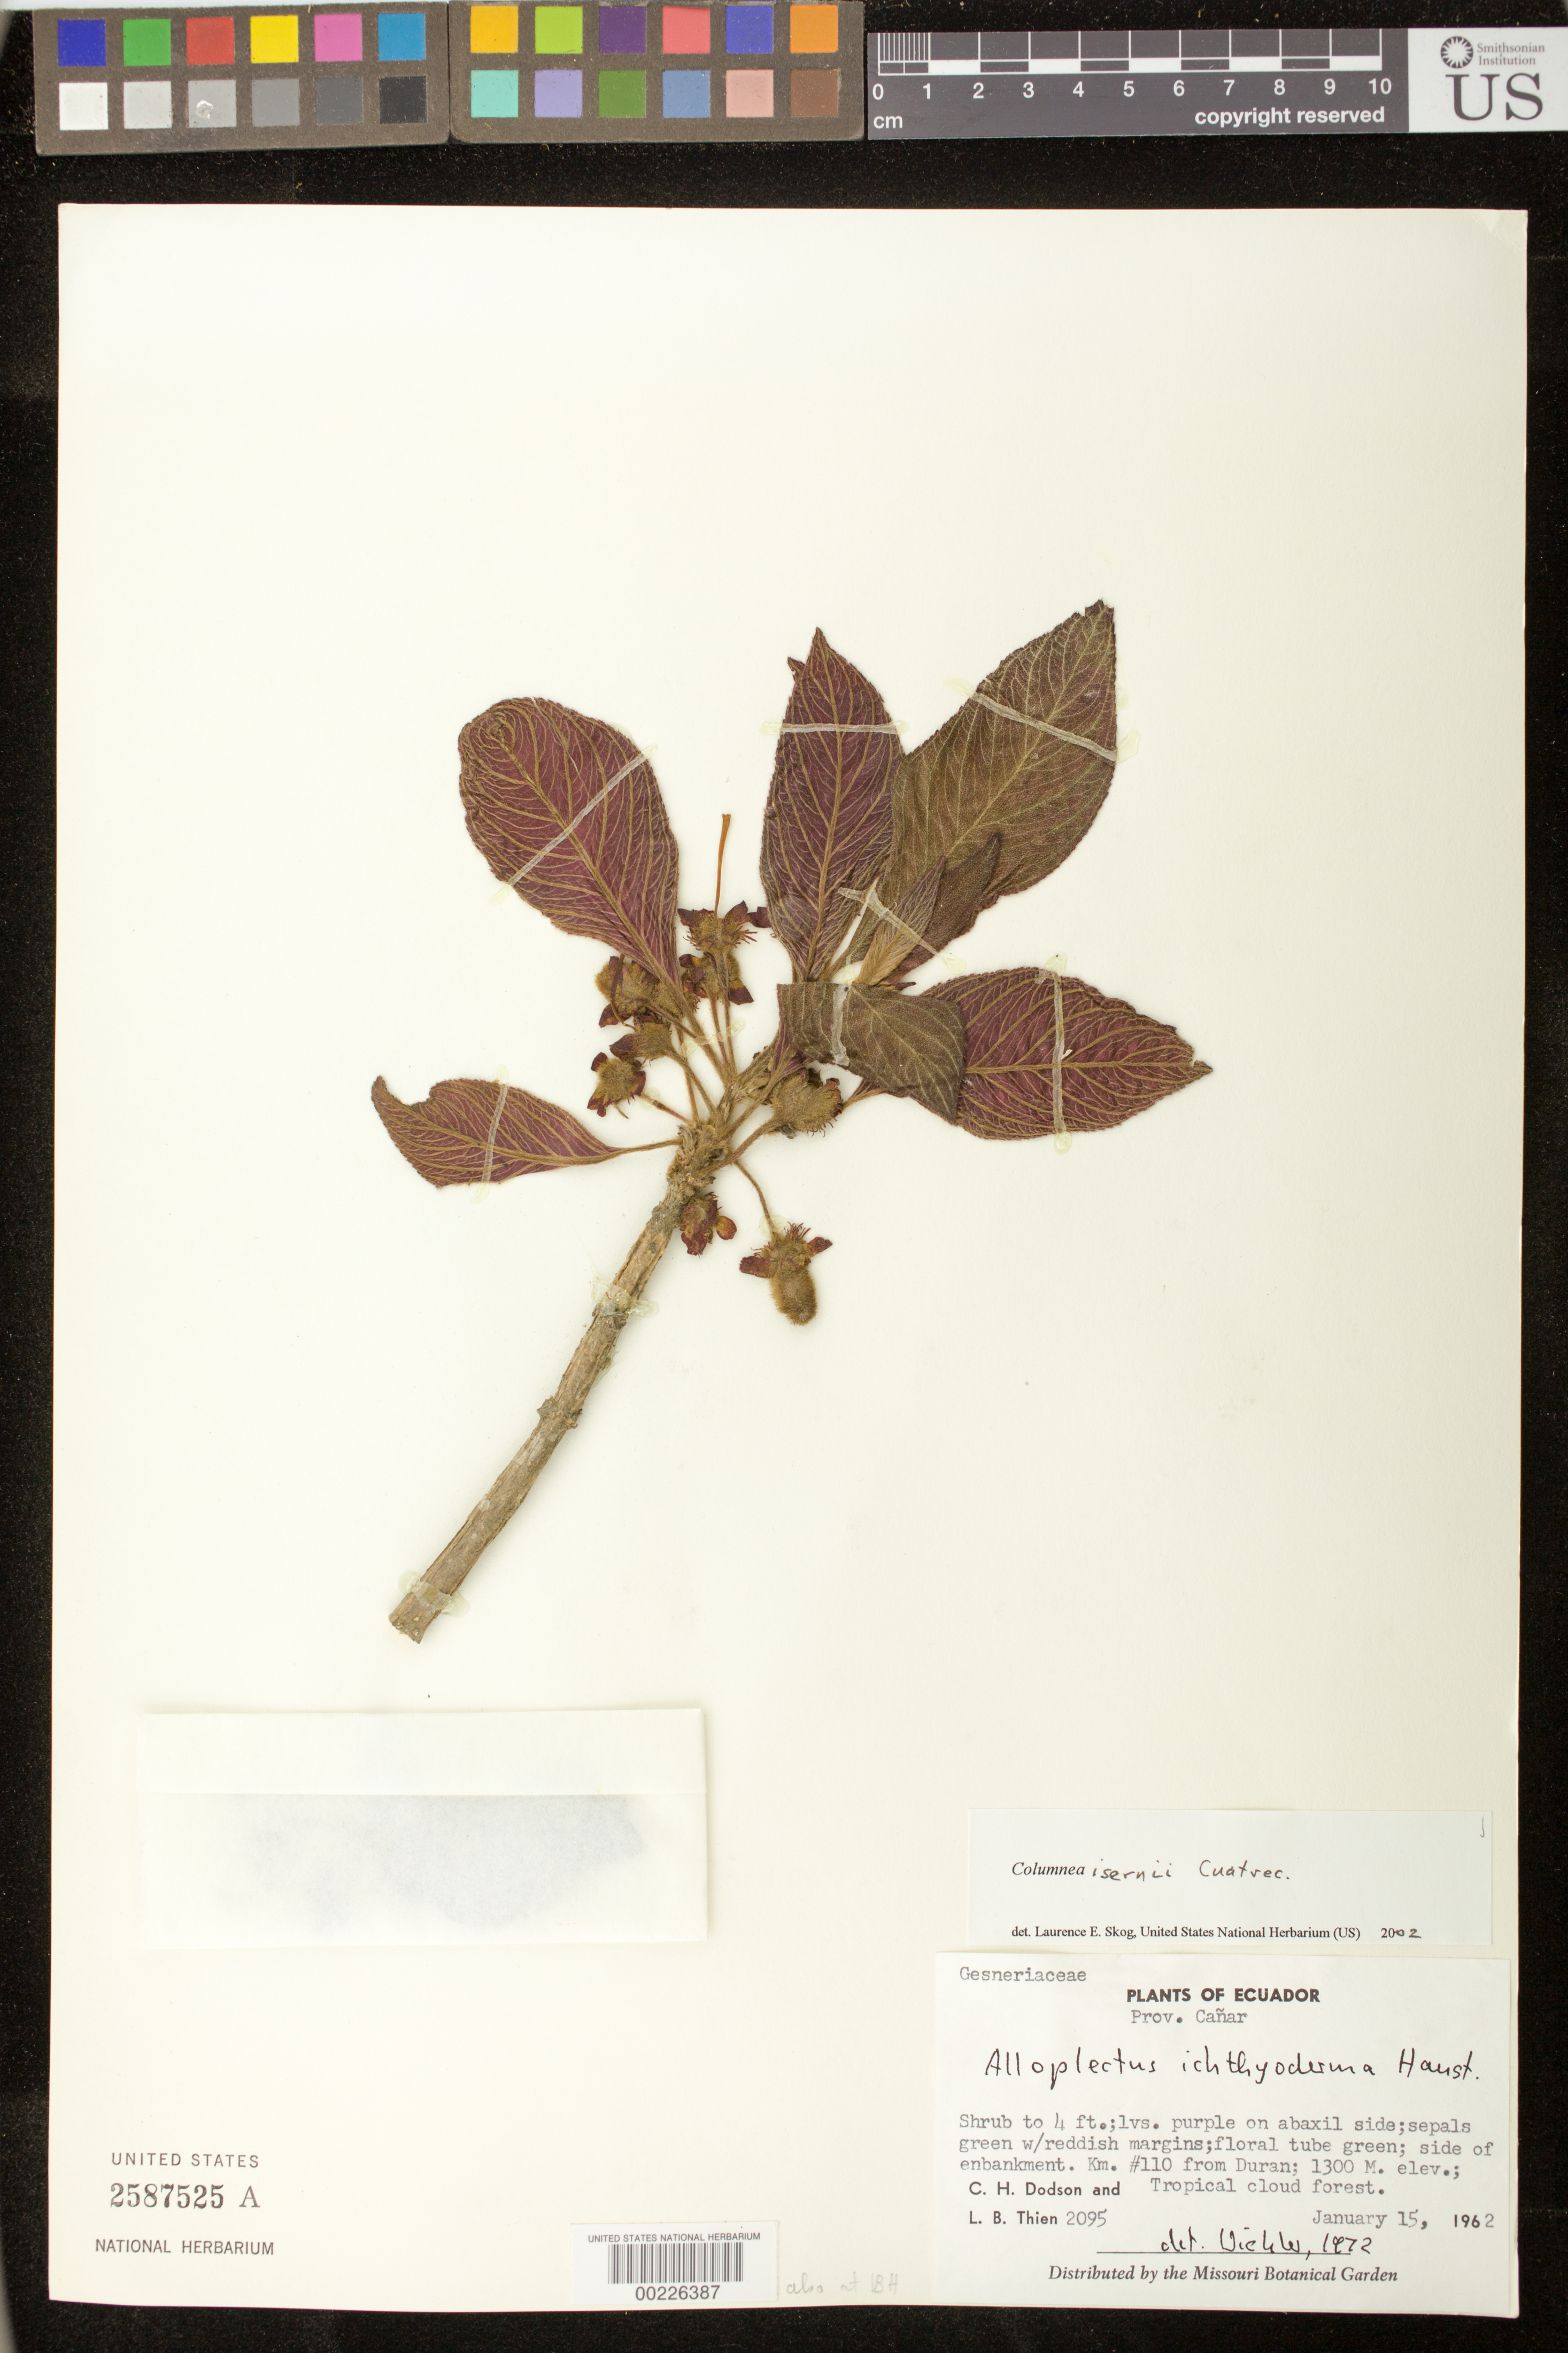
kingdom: Plantae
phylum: Tracheophyta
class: Magnoliopsida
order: Lamiales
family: Gesneriaceae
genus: Columnea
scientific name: Columnea isernii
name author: Cuatrec.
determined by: Skog, Laurence E.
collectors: C. H. Dodson & L. Thien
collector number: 2095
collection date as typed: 15 Jan 1962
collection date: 1962-01-15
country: Ecuador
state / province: Cañar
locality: Km. # 110 from Duran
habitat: Tropical cloud forest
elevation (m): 1300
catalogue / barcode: US 2587525A